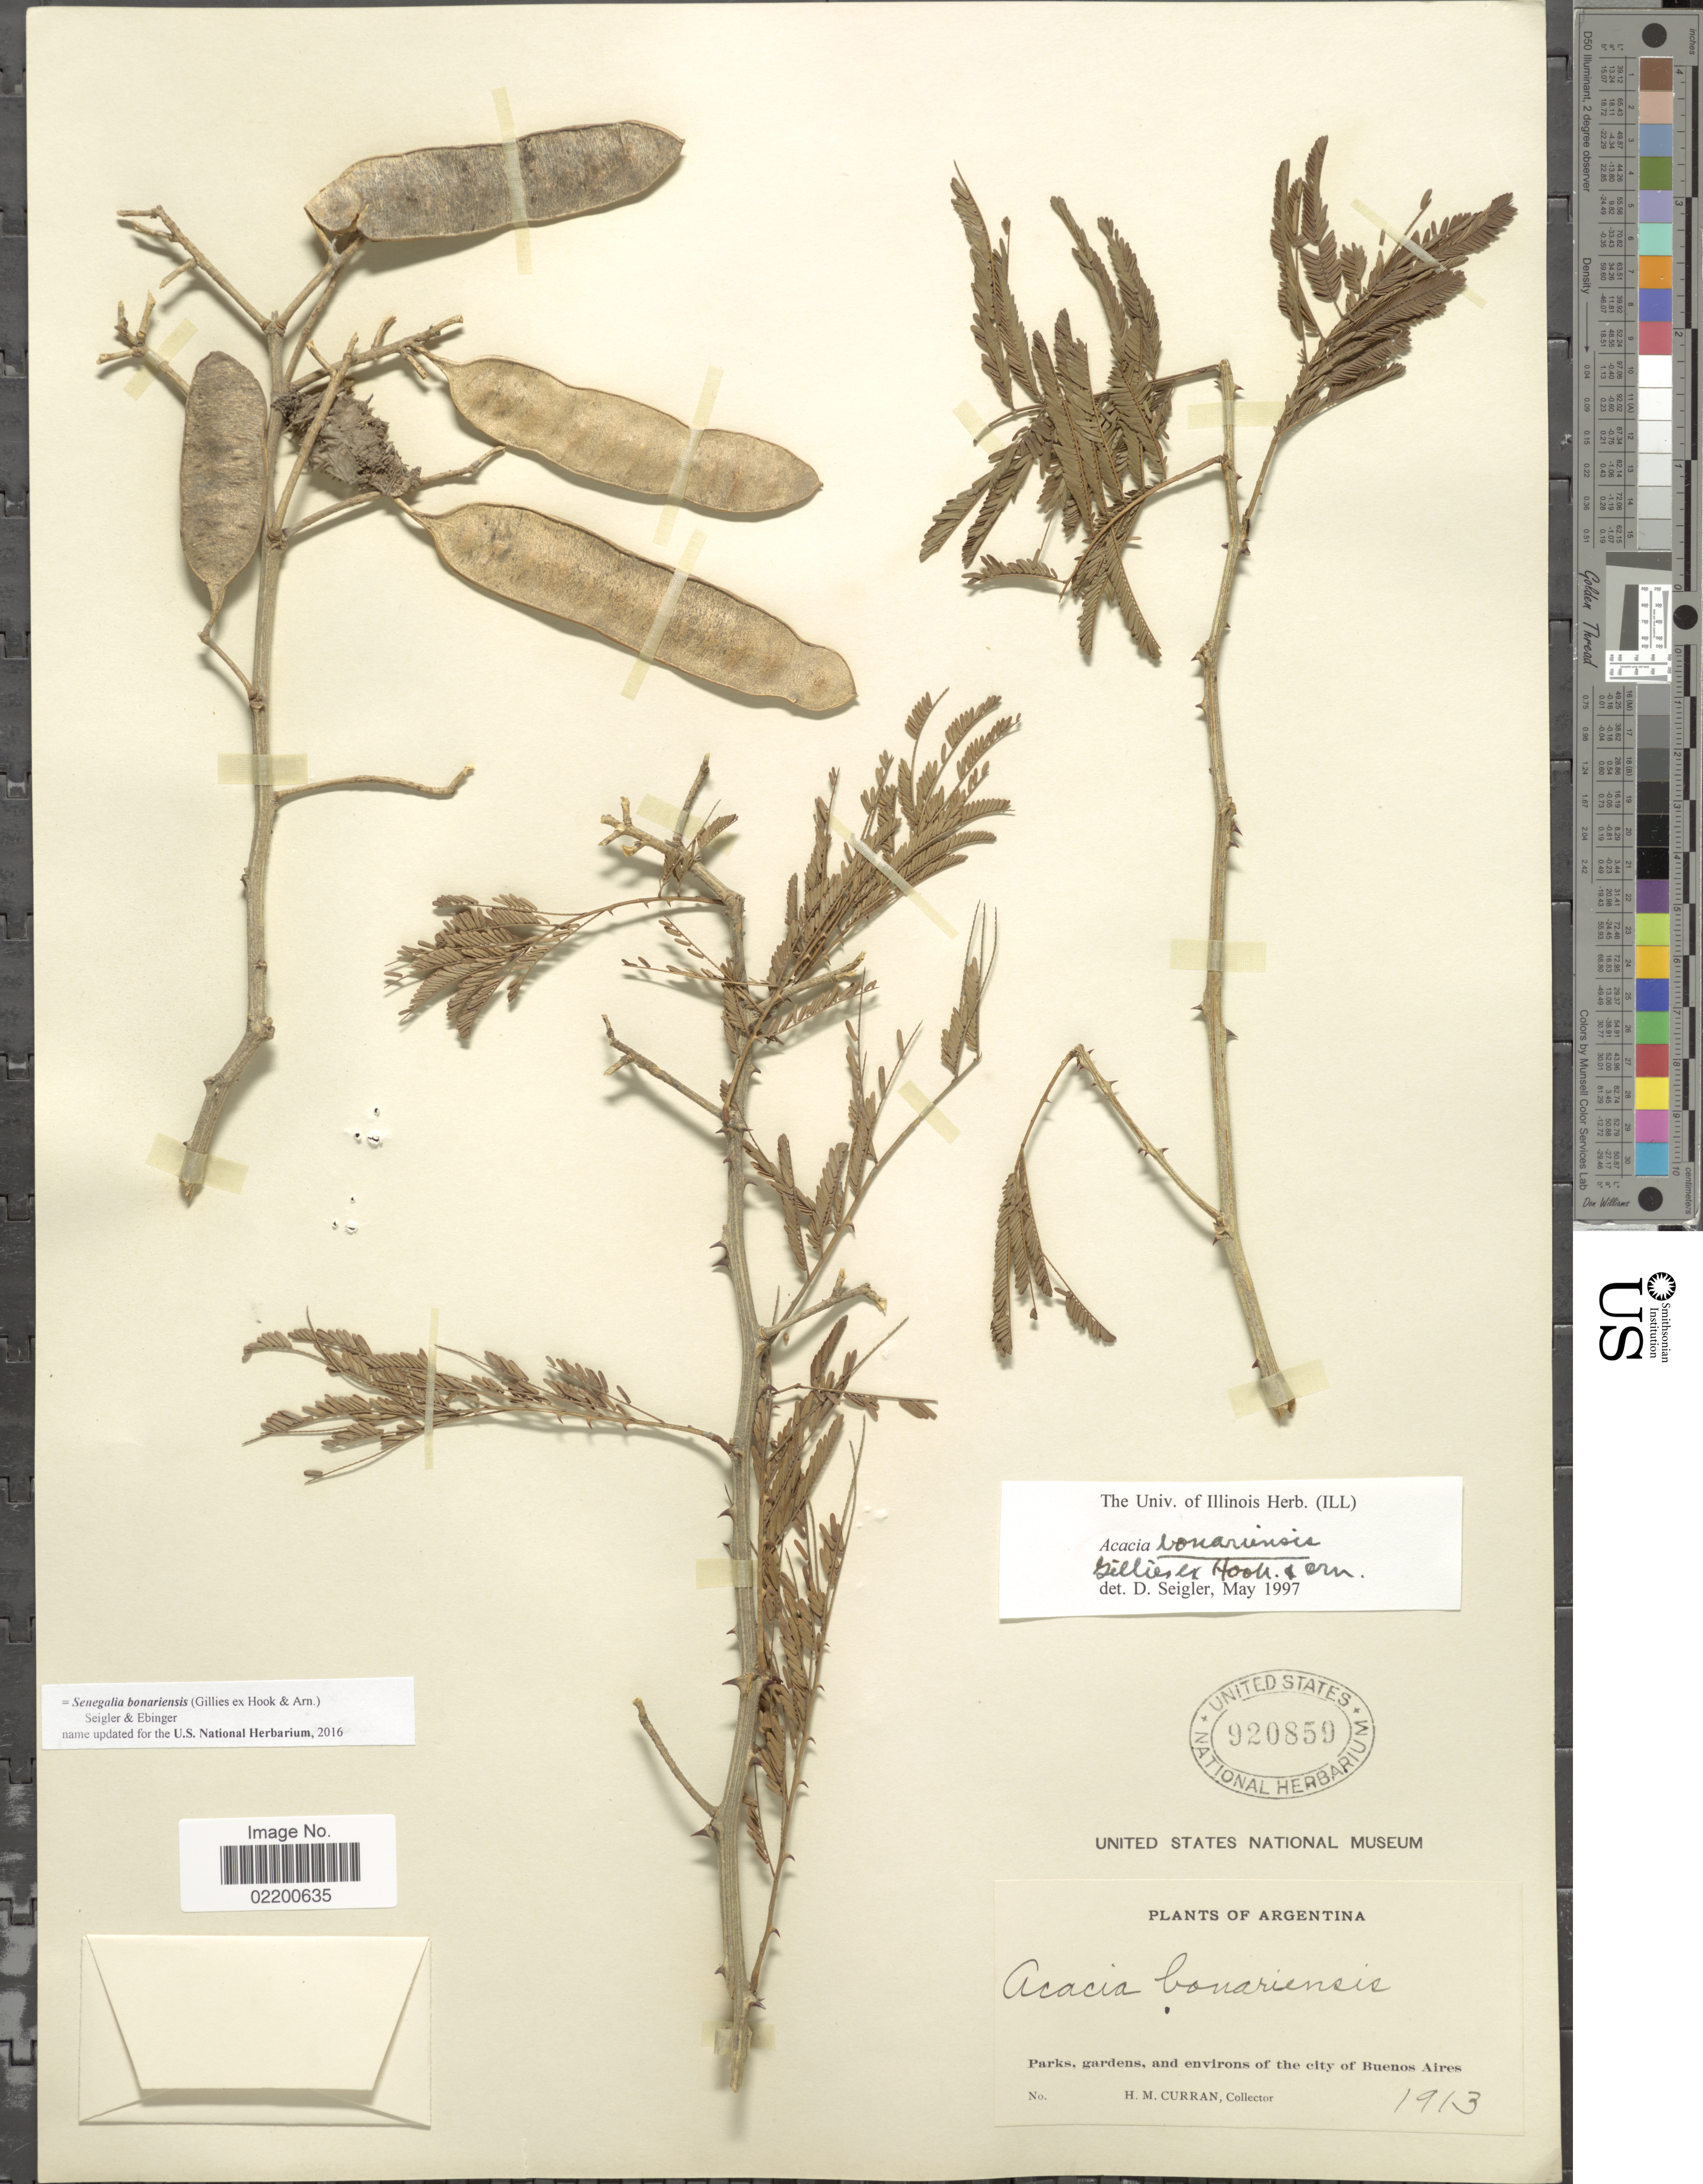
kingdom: Plantae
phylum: Tracheophyta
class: Magnoliopsida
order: Fabales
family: Fabaceae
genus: Senegalia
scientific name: Senegalia bonariensis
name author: (Gillies ex Hook. & Arn.) Seigler & Ebinger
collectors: H. M. Curran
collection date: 1913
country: Argentina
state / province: Buenos Aires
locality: Parks, garden and environs of the city of Buenos Aires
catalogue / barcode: US 920859